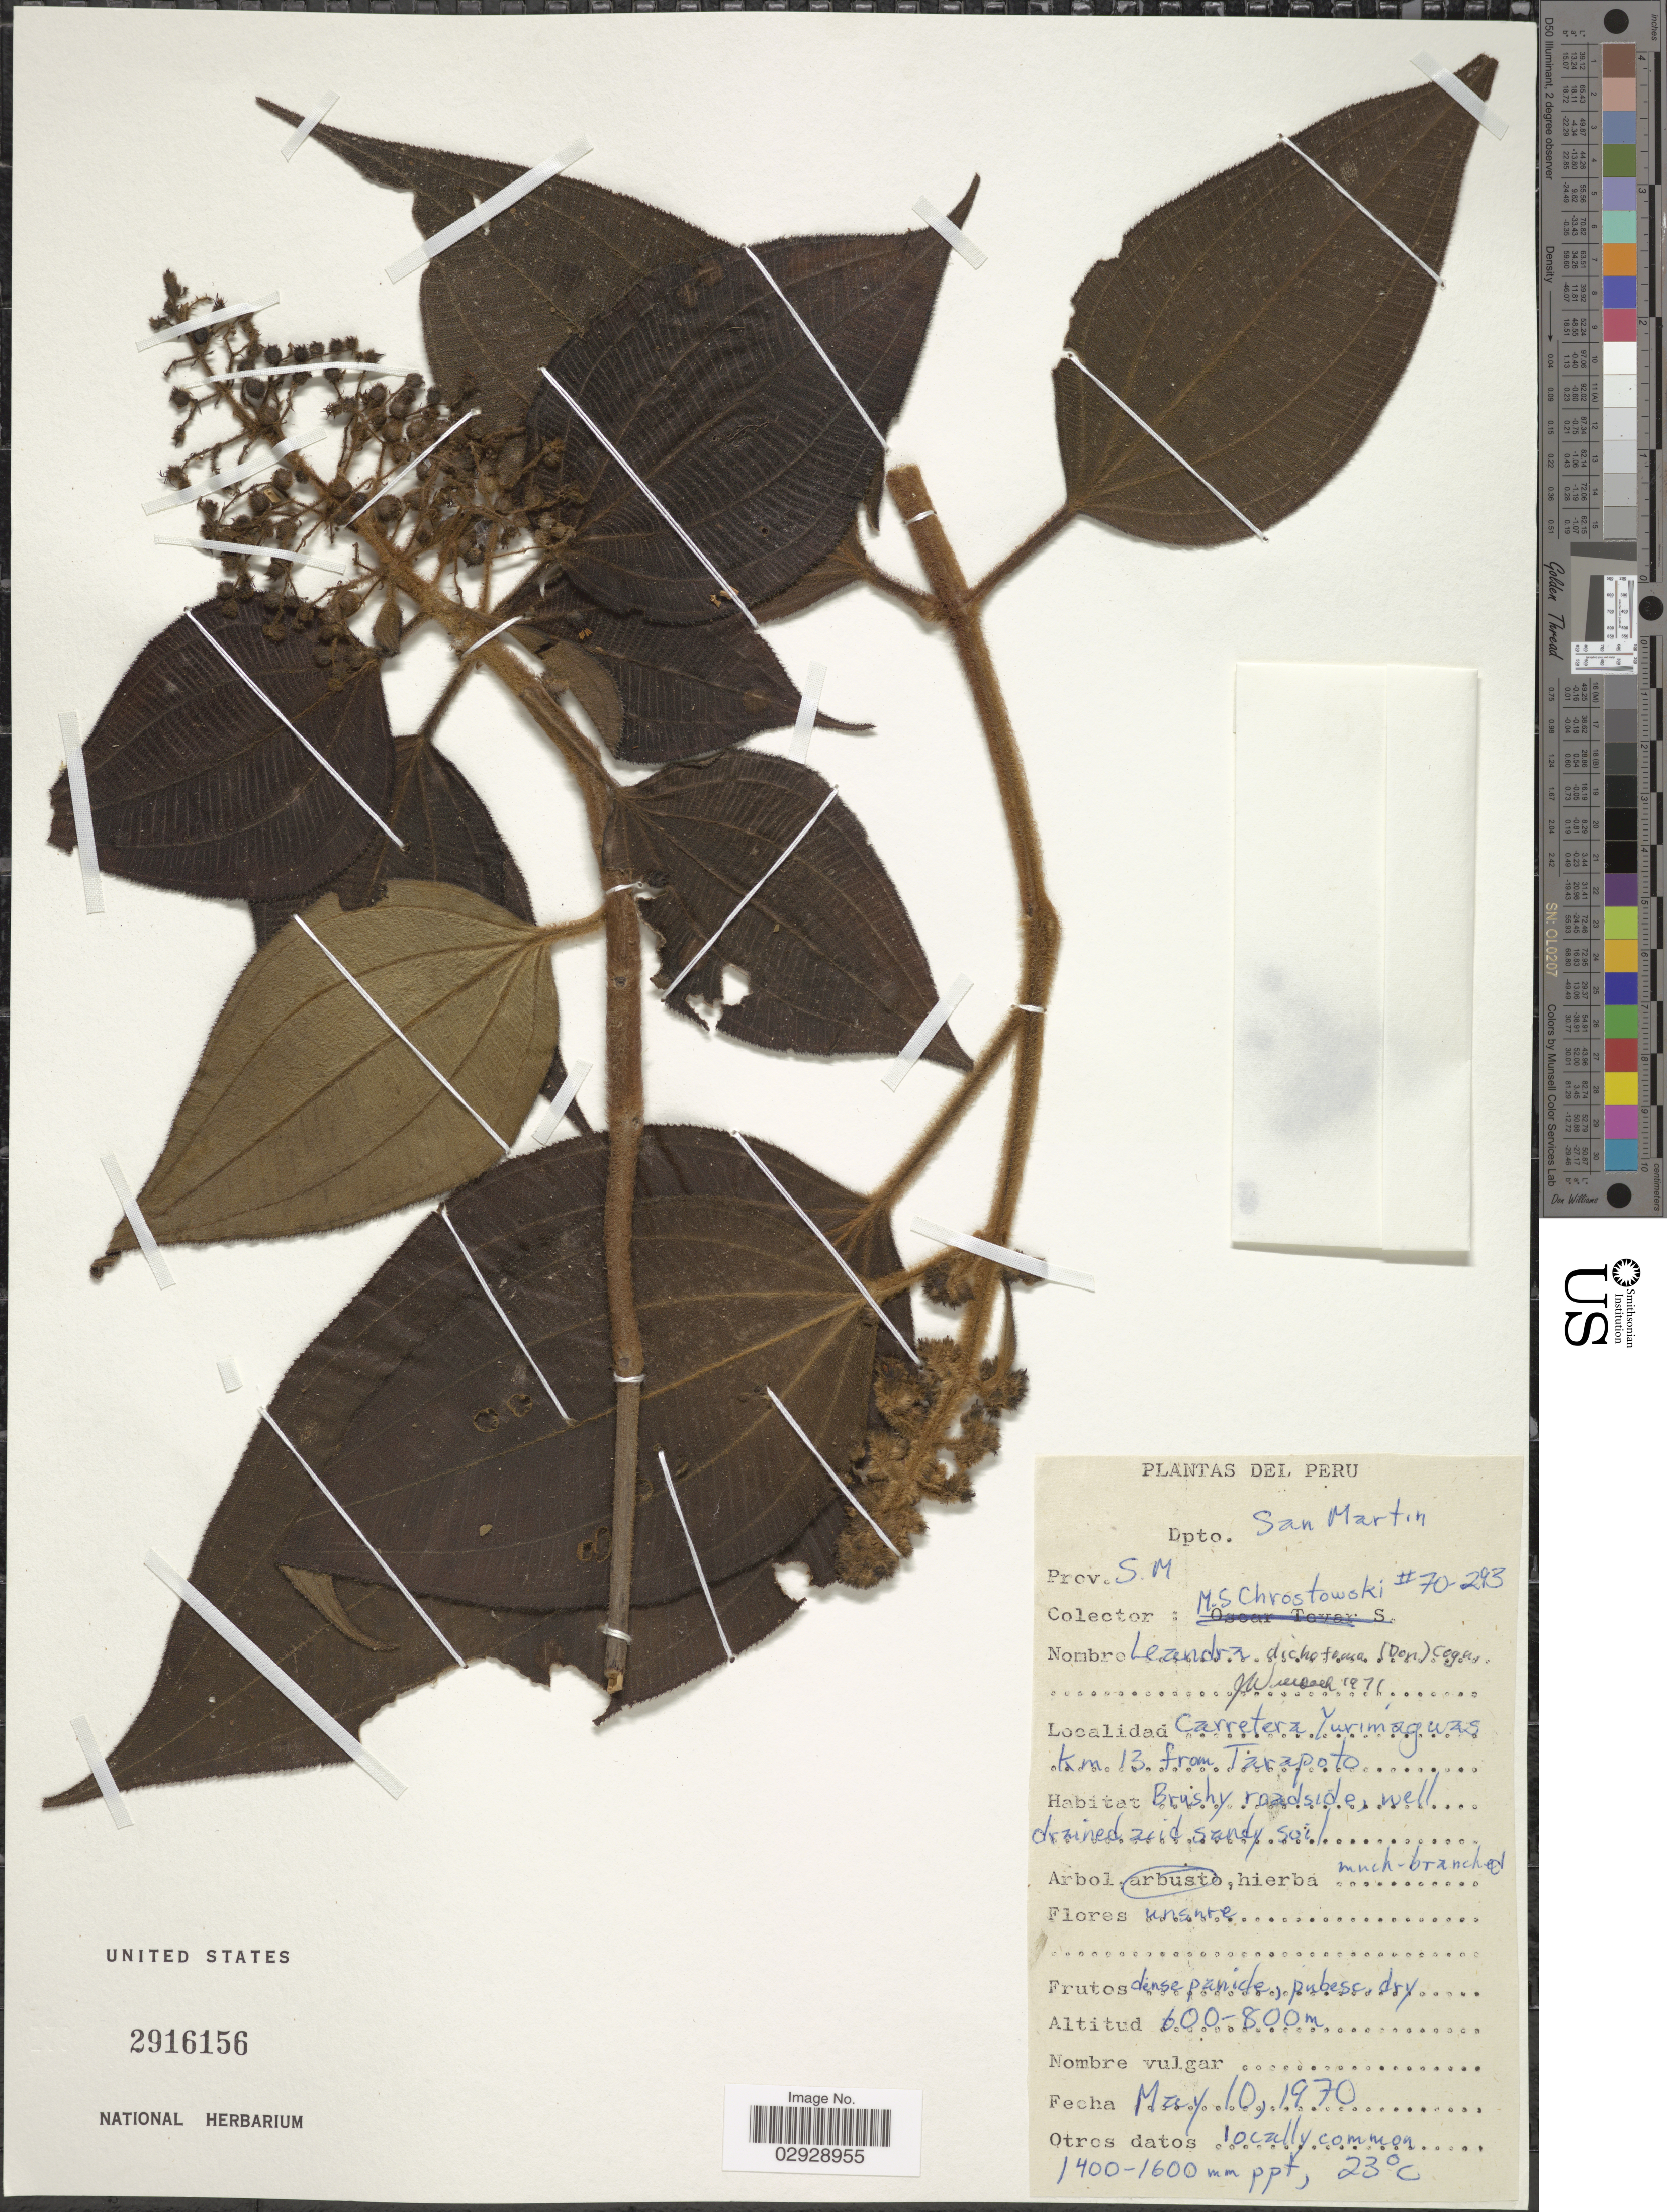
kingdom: Plantae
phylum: Tracheophyta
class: Magnoliopsida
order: Myrtales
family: Melastomataceae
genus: Leandra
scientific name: Leandra dichotoma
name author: (D. Don) Cogn.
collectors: M. Chrostowski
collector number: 70-293*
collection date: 1970-05-10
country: Peru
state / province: San Martín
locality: Dpto. San Martin. Carretera Yurimaguas Km 13 from Tarapoto.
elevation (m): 600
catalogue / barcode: US 2916156